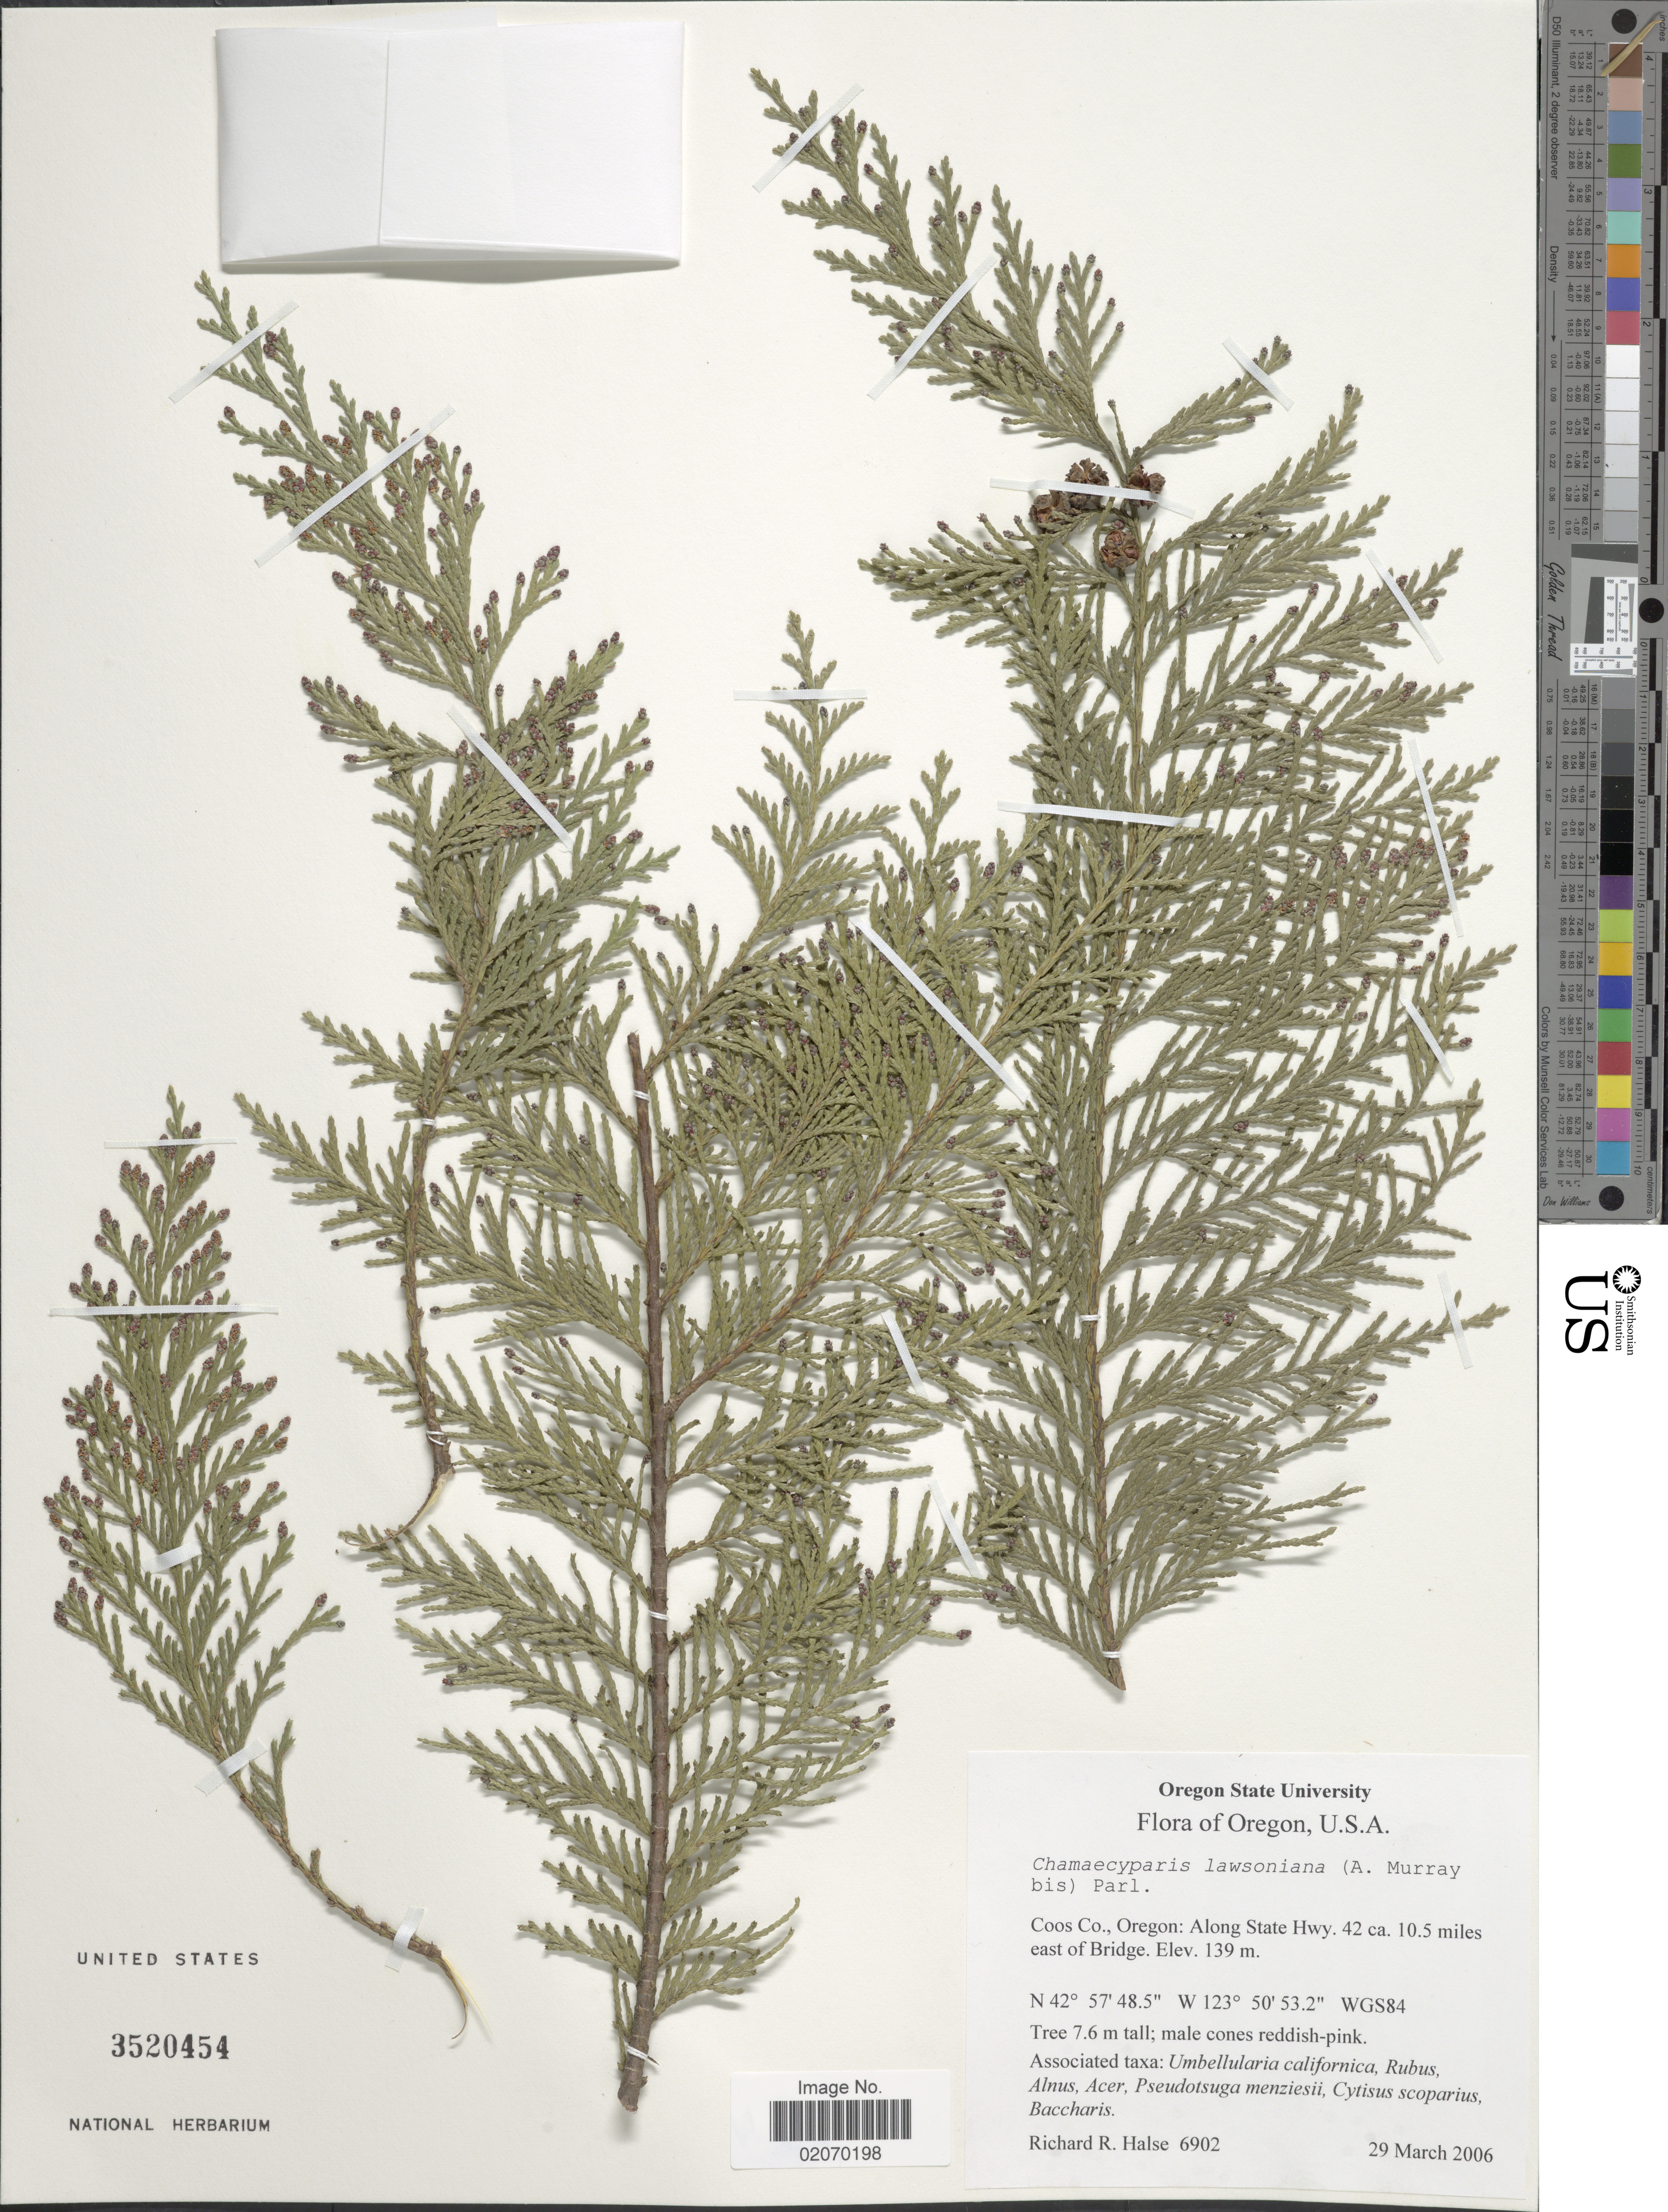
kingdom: Plantae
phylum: Tracheophyta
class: Pinopsida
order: Pinales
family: Cupressaceae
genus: Chamaecyparis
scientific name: Chamaecyparis lawsoniana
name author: (A. Murray bis) Parl.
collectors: R. Halse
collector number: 6902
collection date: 2006-03-29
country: United States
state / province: Oregon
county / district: Coos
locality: Coos Co., Along State Hwy. 42 ca. 10.5 miles east of Bridge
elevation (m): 139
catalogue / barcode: US 3520454